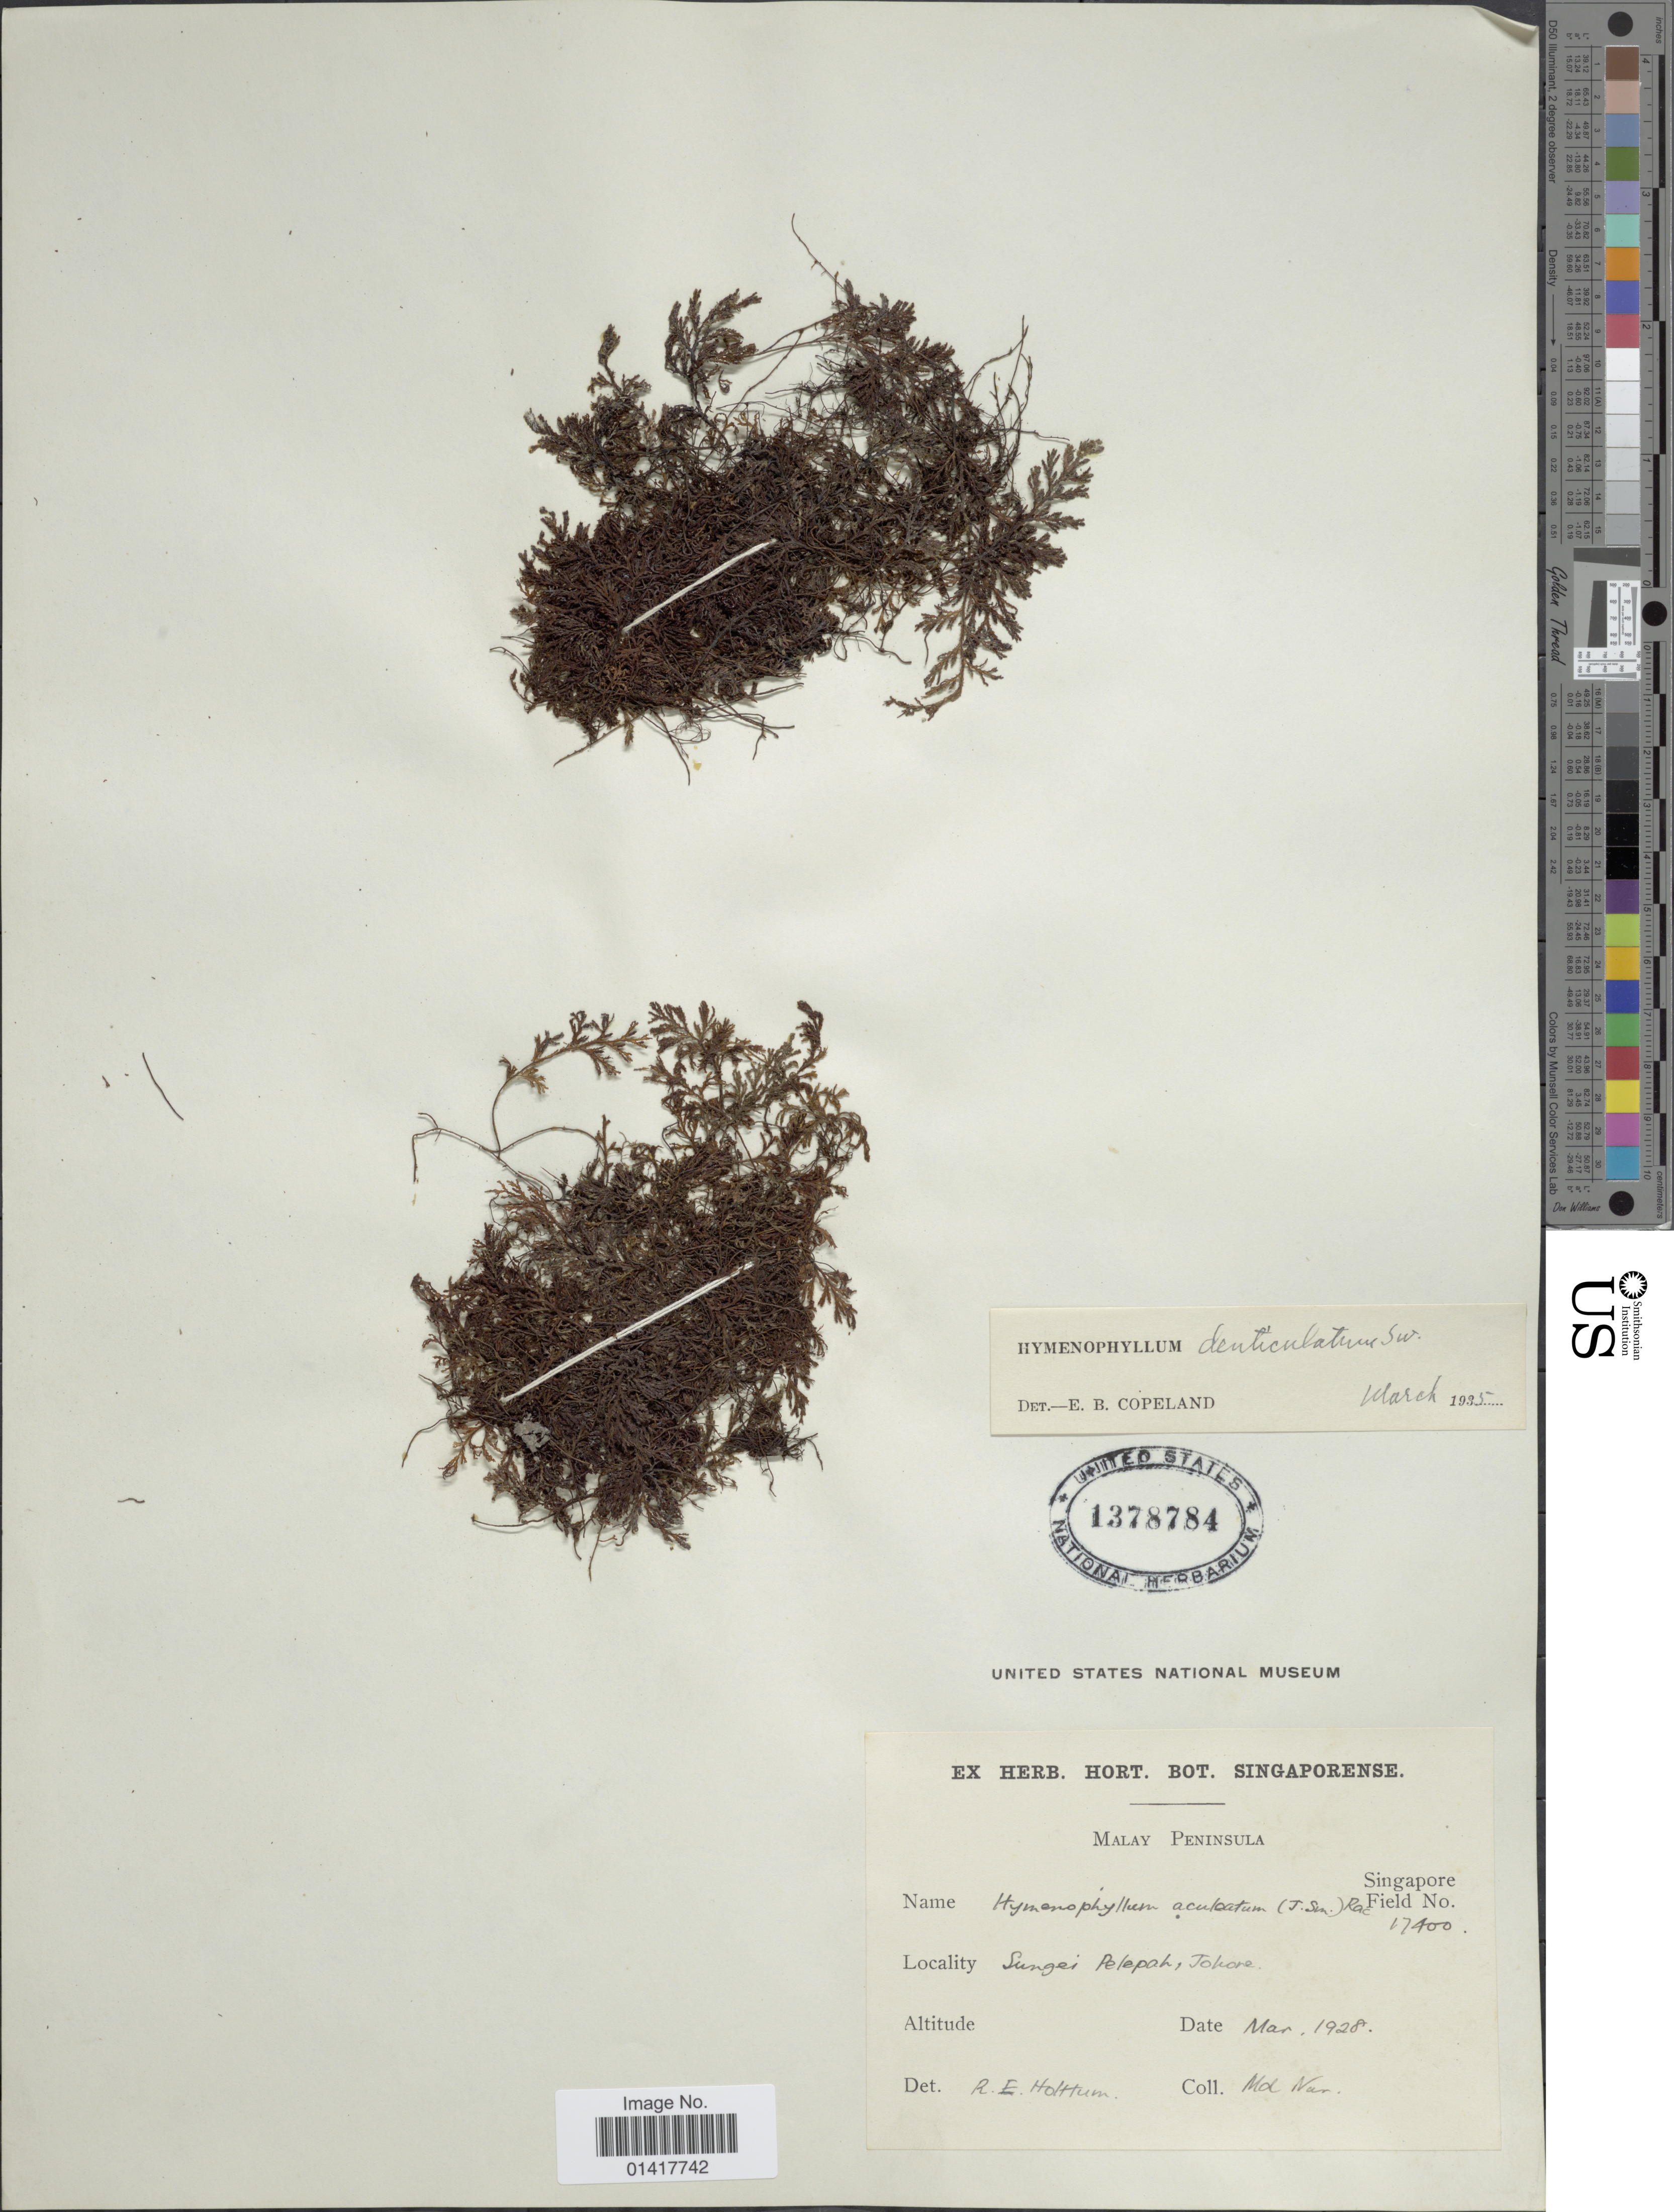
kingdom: Plantae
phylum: Tracheophyta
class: Polypodiopsida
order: Hymenophyllales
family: Hymenophyllaceae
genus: Hymenophyllum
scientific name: Hymenophyllum denticulatum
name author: Sw.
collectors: M. Nur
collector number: Singapore Field 17400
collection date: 1928-03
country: Malaysia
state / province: Johor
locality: Malay Peninsula. Sungei Pelepak, Johore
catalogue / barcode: US 1378784